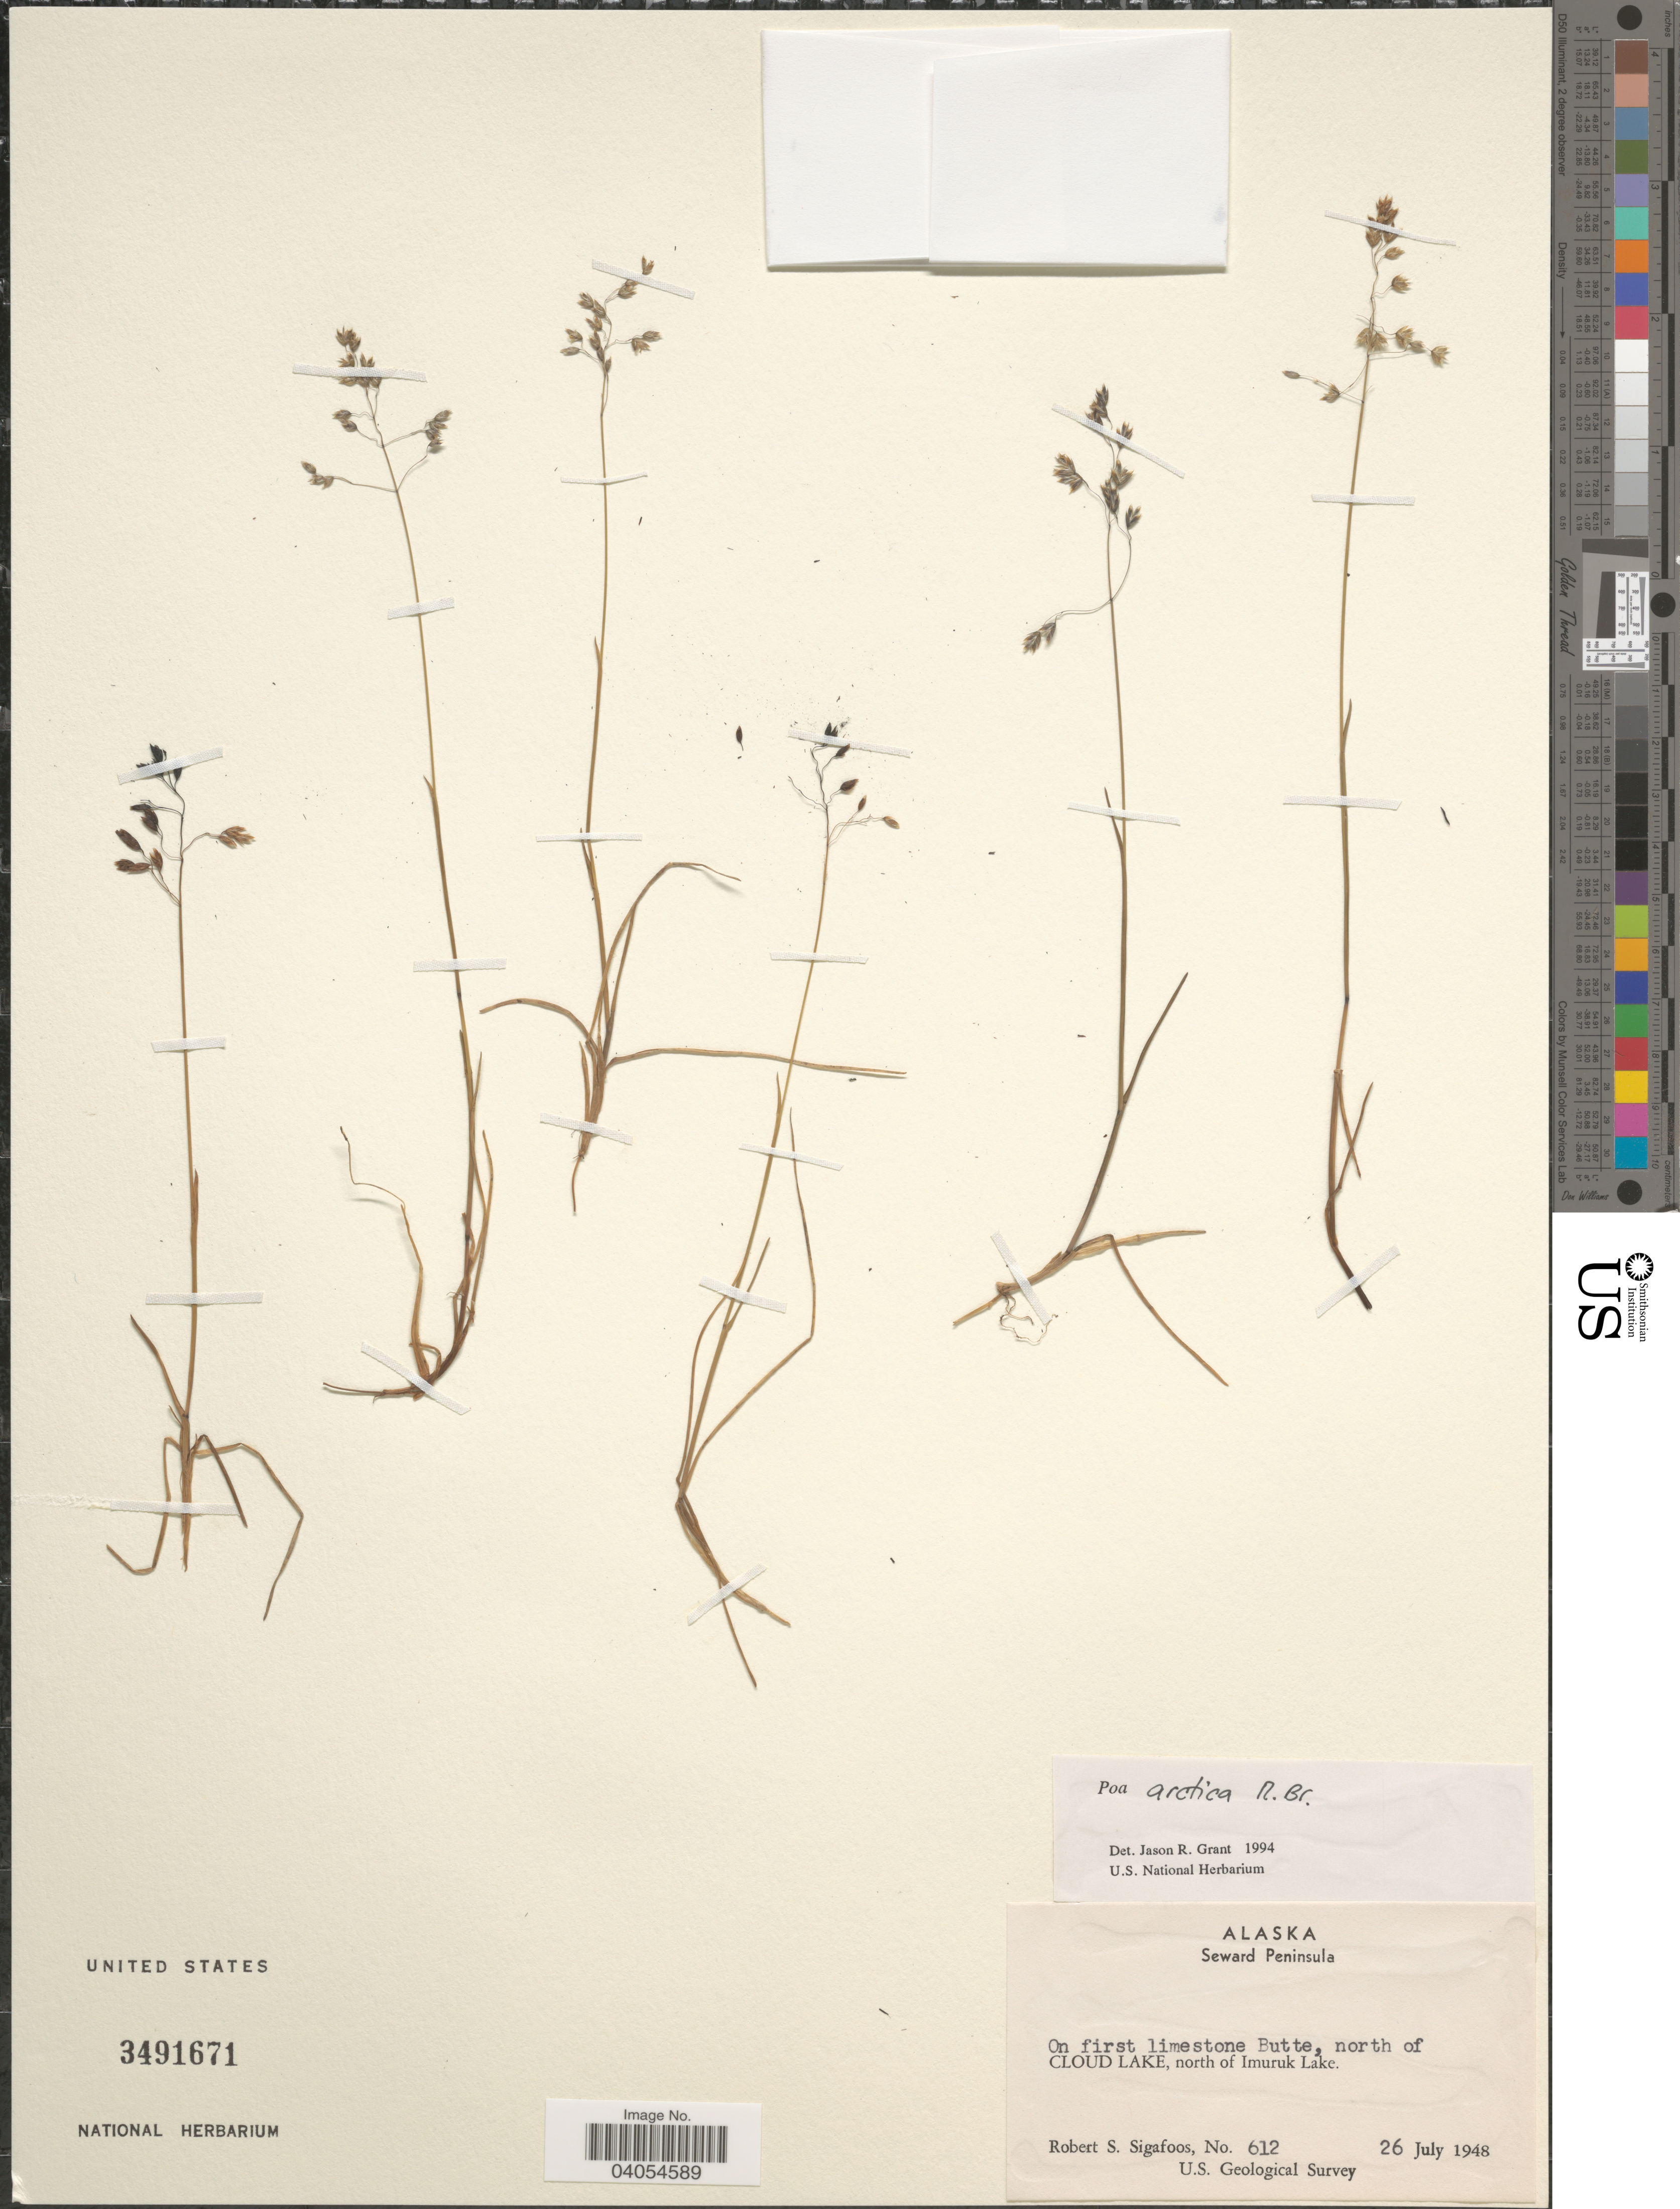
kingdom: Plantae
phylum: Tracheophyta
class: Liliopsida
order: Poales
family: Poaceae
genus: Poa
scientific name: Poa arctica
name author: R. Br.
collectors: R. Sigafoos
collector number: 612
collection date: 1948-07-26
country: United States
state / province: Alaska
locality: Seward Peninsula. On first limestone Butte, north of Cloud Lake, north of Imuruk Lake.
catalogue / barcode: US 3491671